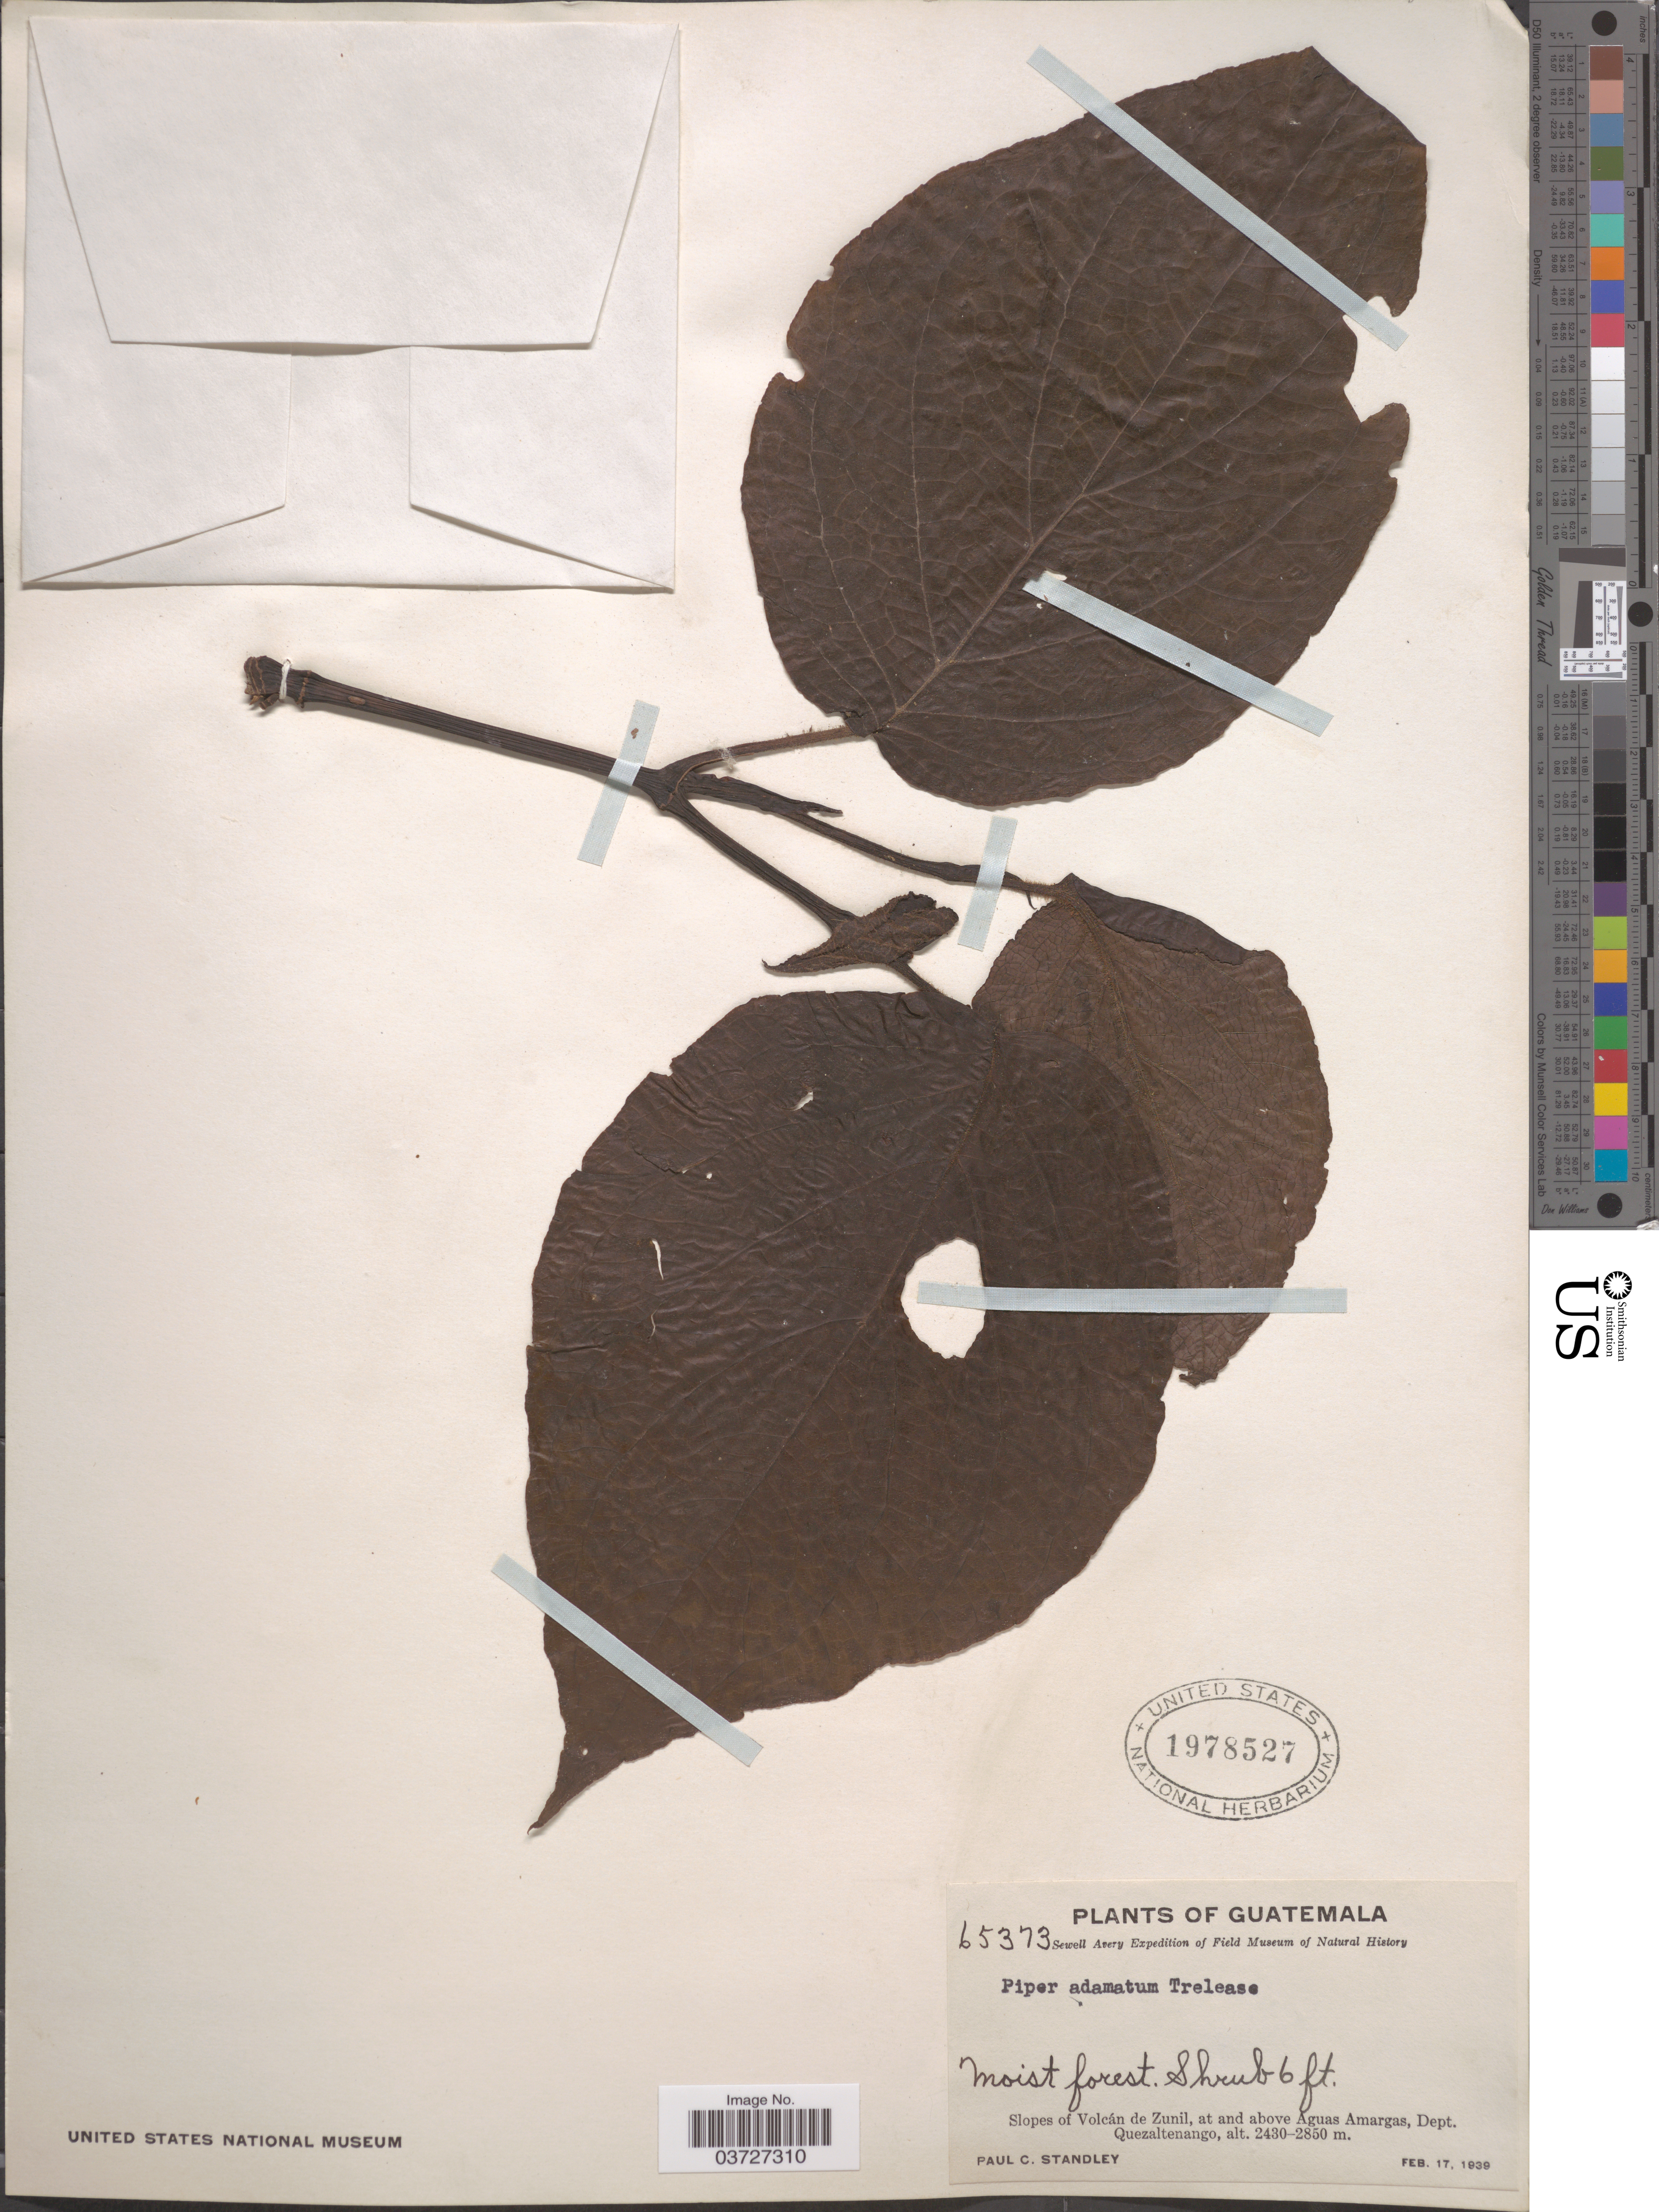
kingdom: Plantae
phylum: Tracheophyta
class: Magnoliopsida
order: Piperales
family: Piperaceae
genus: Piper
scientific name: Piper adamatum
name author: Trel. & Standl.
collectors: P. C. Standley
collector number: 65373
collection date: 1939-02-17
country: Guatemala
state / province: Quetzaltenango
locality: Slopes of Volcán de Zunil, at and above Aguas Amargas, Dept. Quezaltenango.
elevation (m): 2430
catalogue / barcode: US 1978527